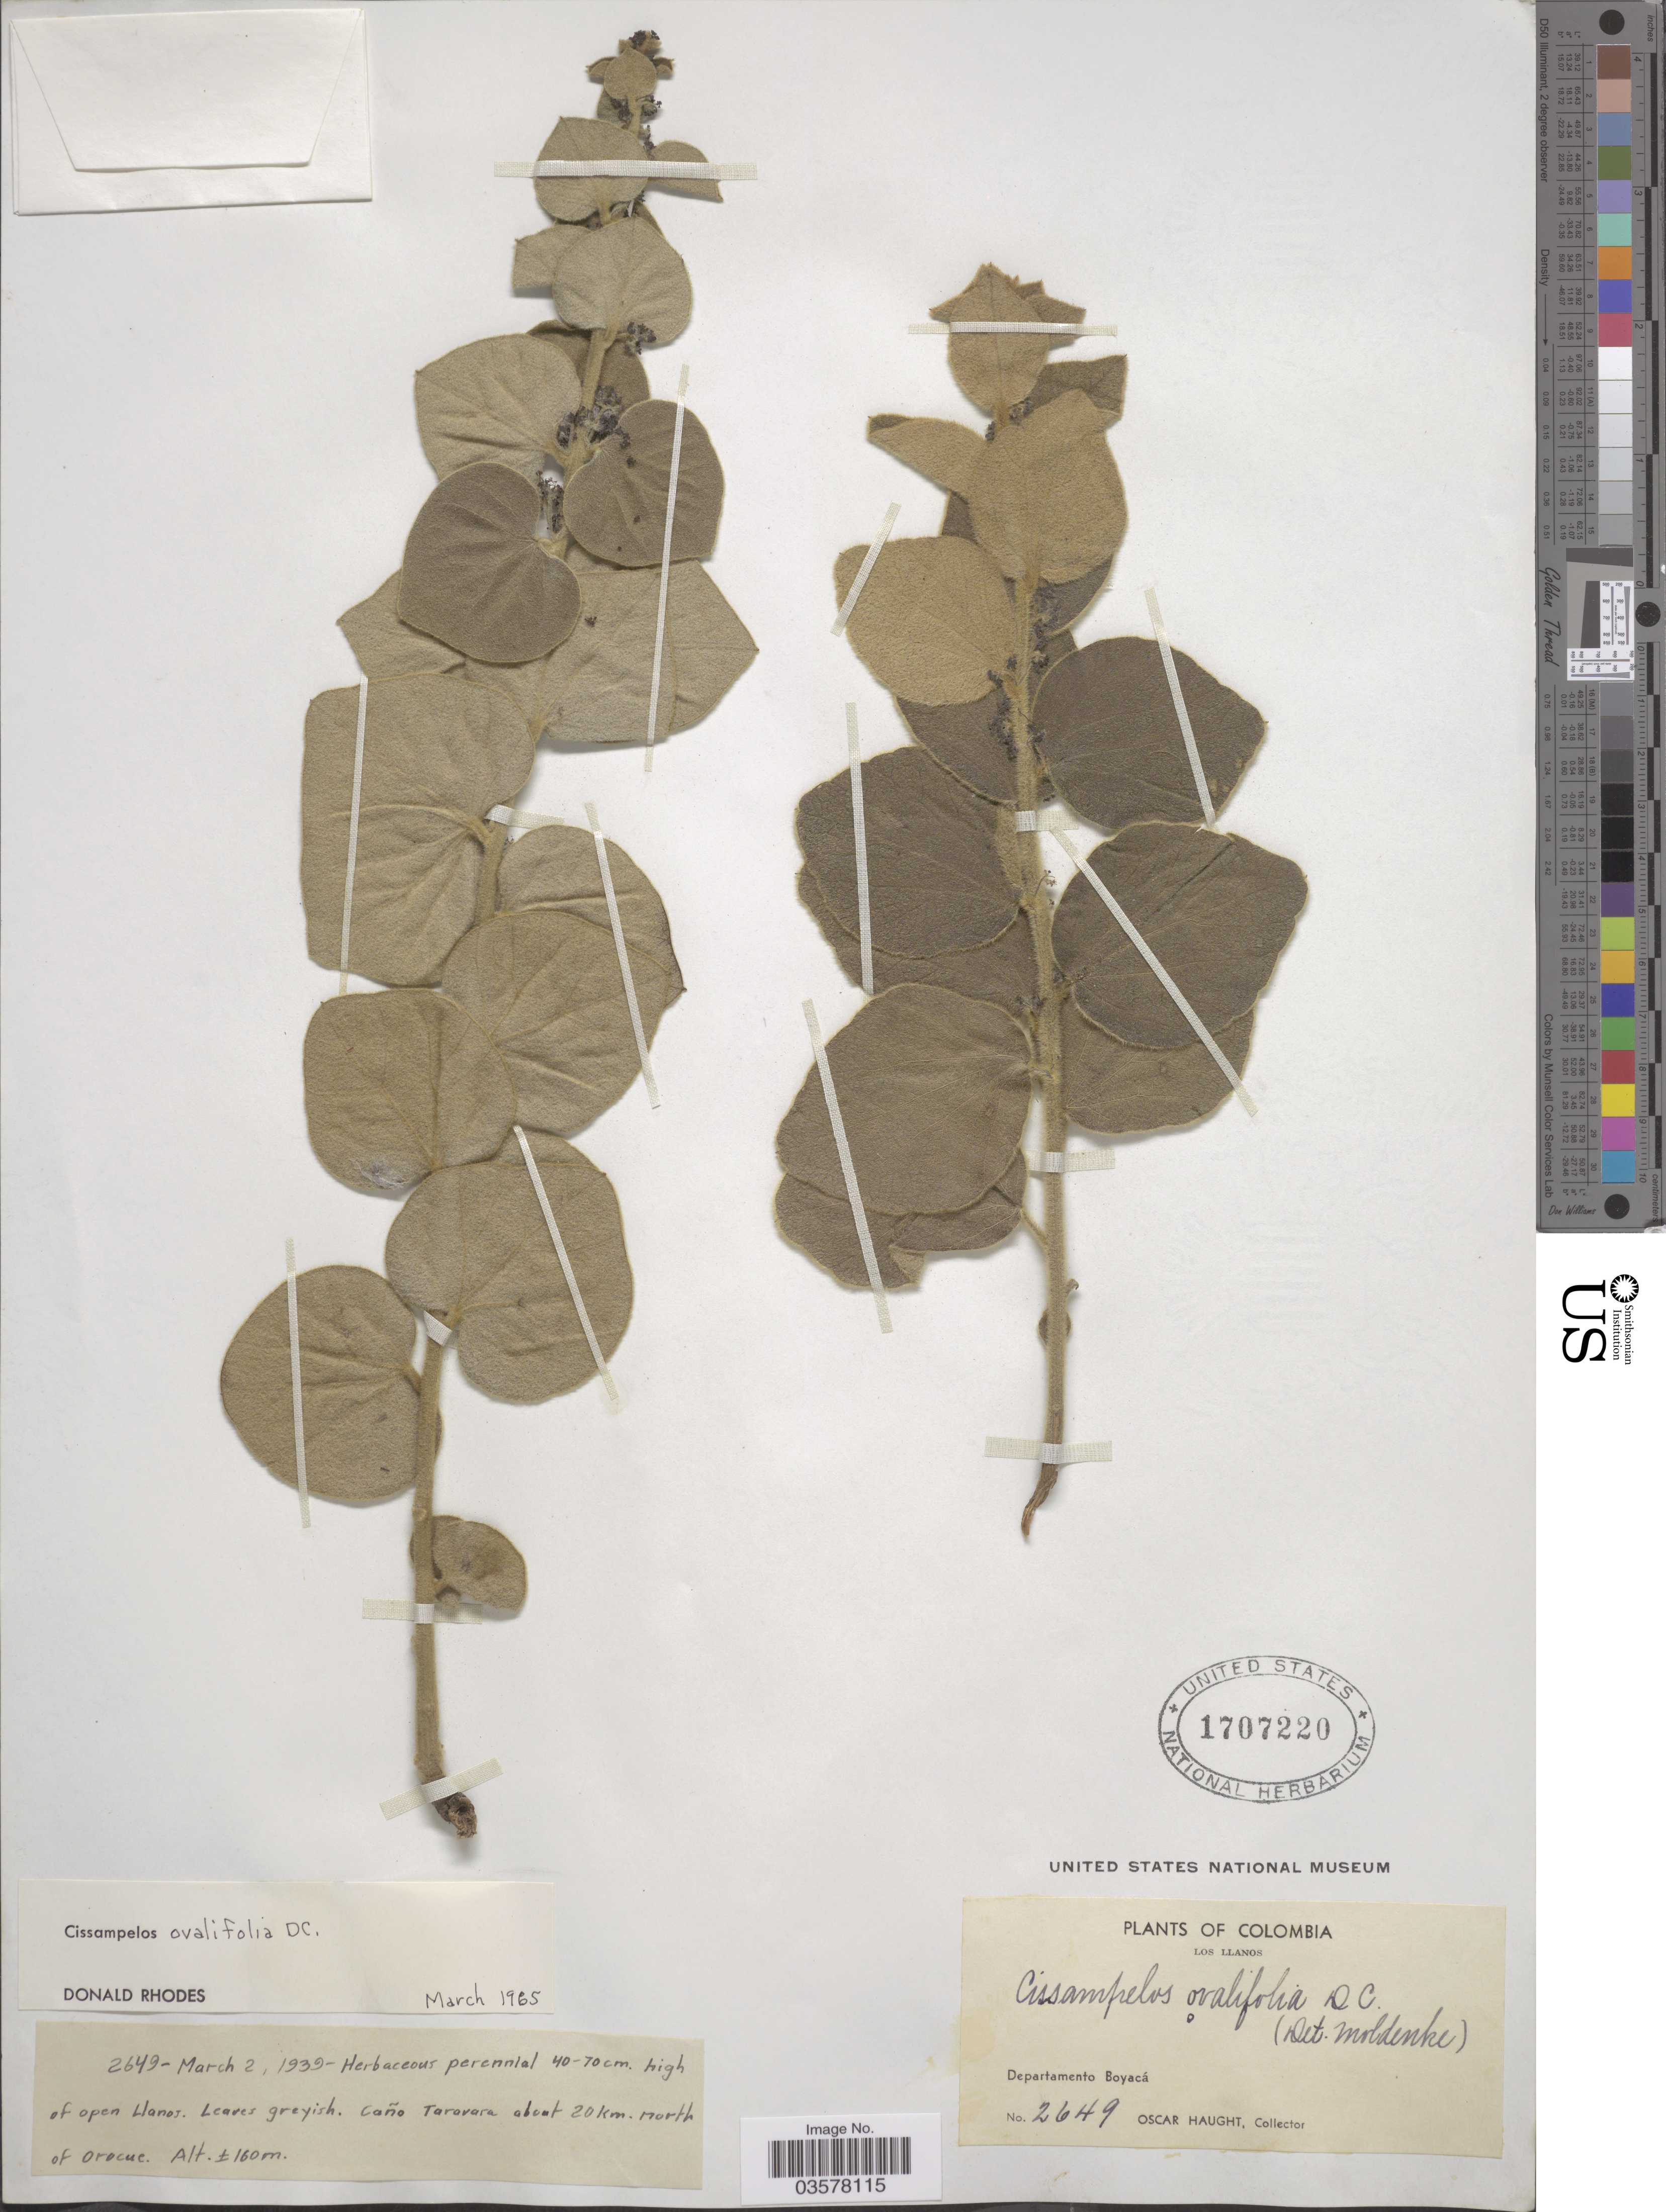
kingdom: Plantae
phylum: Tracheophyta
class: Magnoliopsida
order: Ranunculales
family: Menispermaceae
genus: Cissampelos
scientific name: Cissampelos ovalifolia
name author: DC.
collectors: O. Haught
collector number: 2649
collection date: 1939-03-02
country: Colombia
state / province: Boyacá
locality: Los Llanos. Department Boyacá. Caño Tarovara about 20 km. north of Orocue.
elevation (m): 160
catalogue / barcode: US 1707220